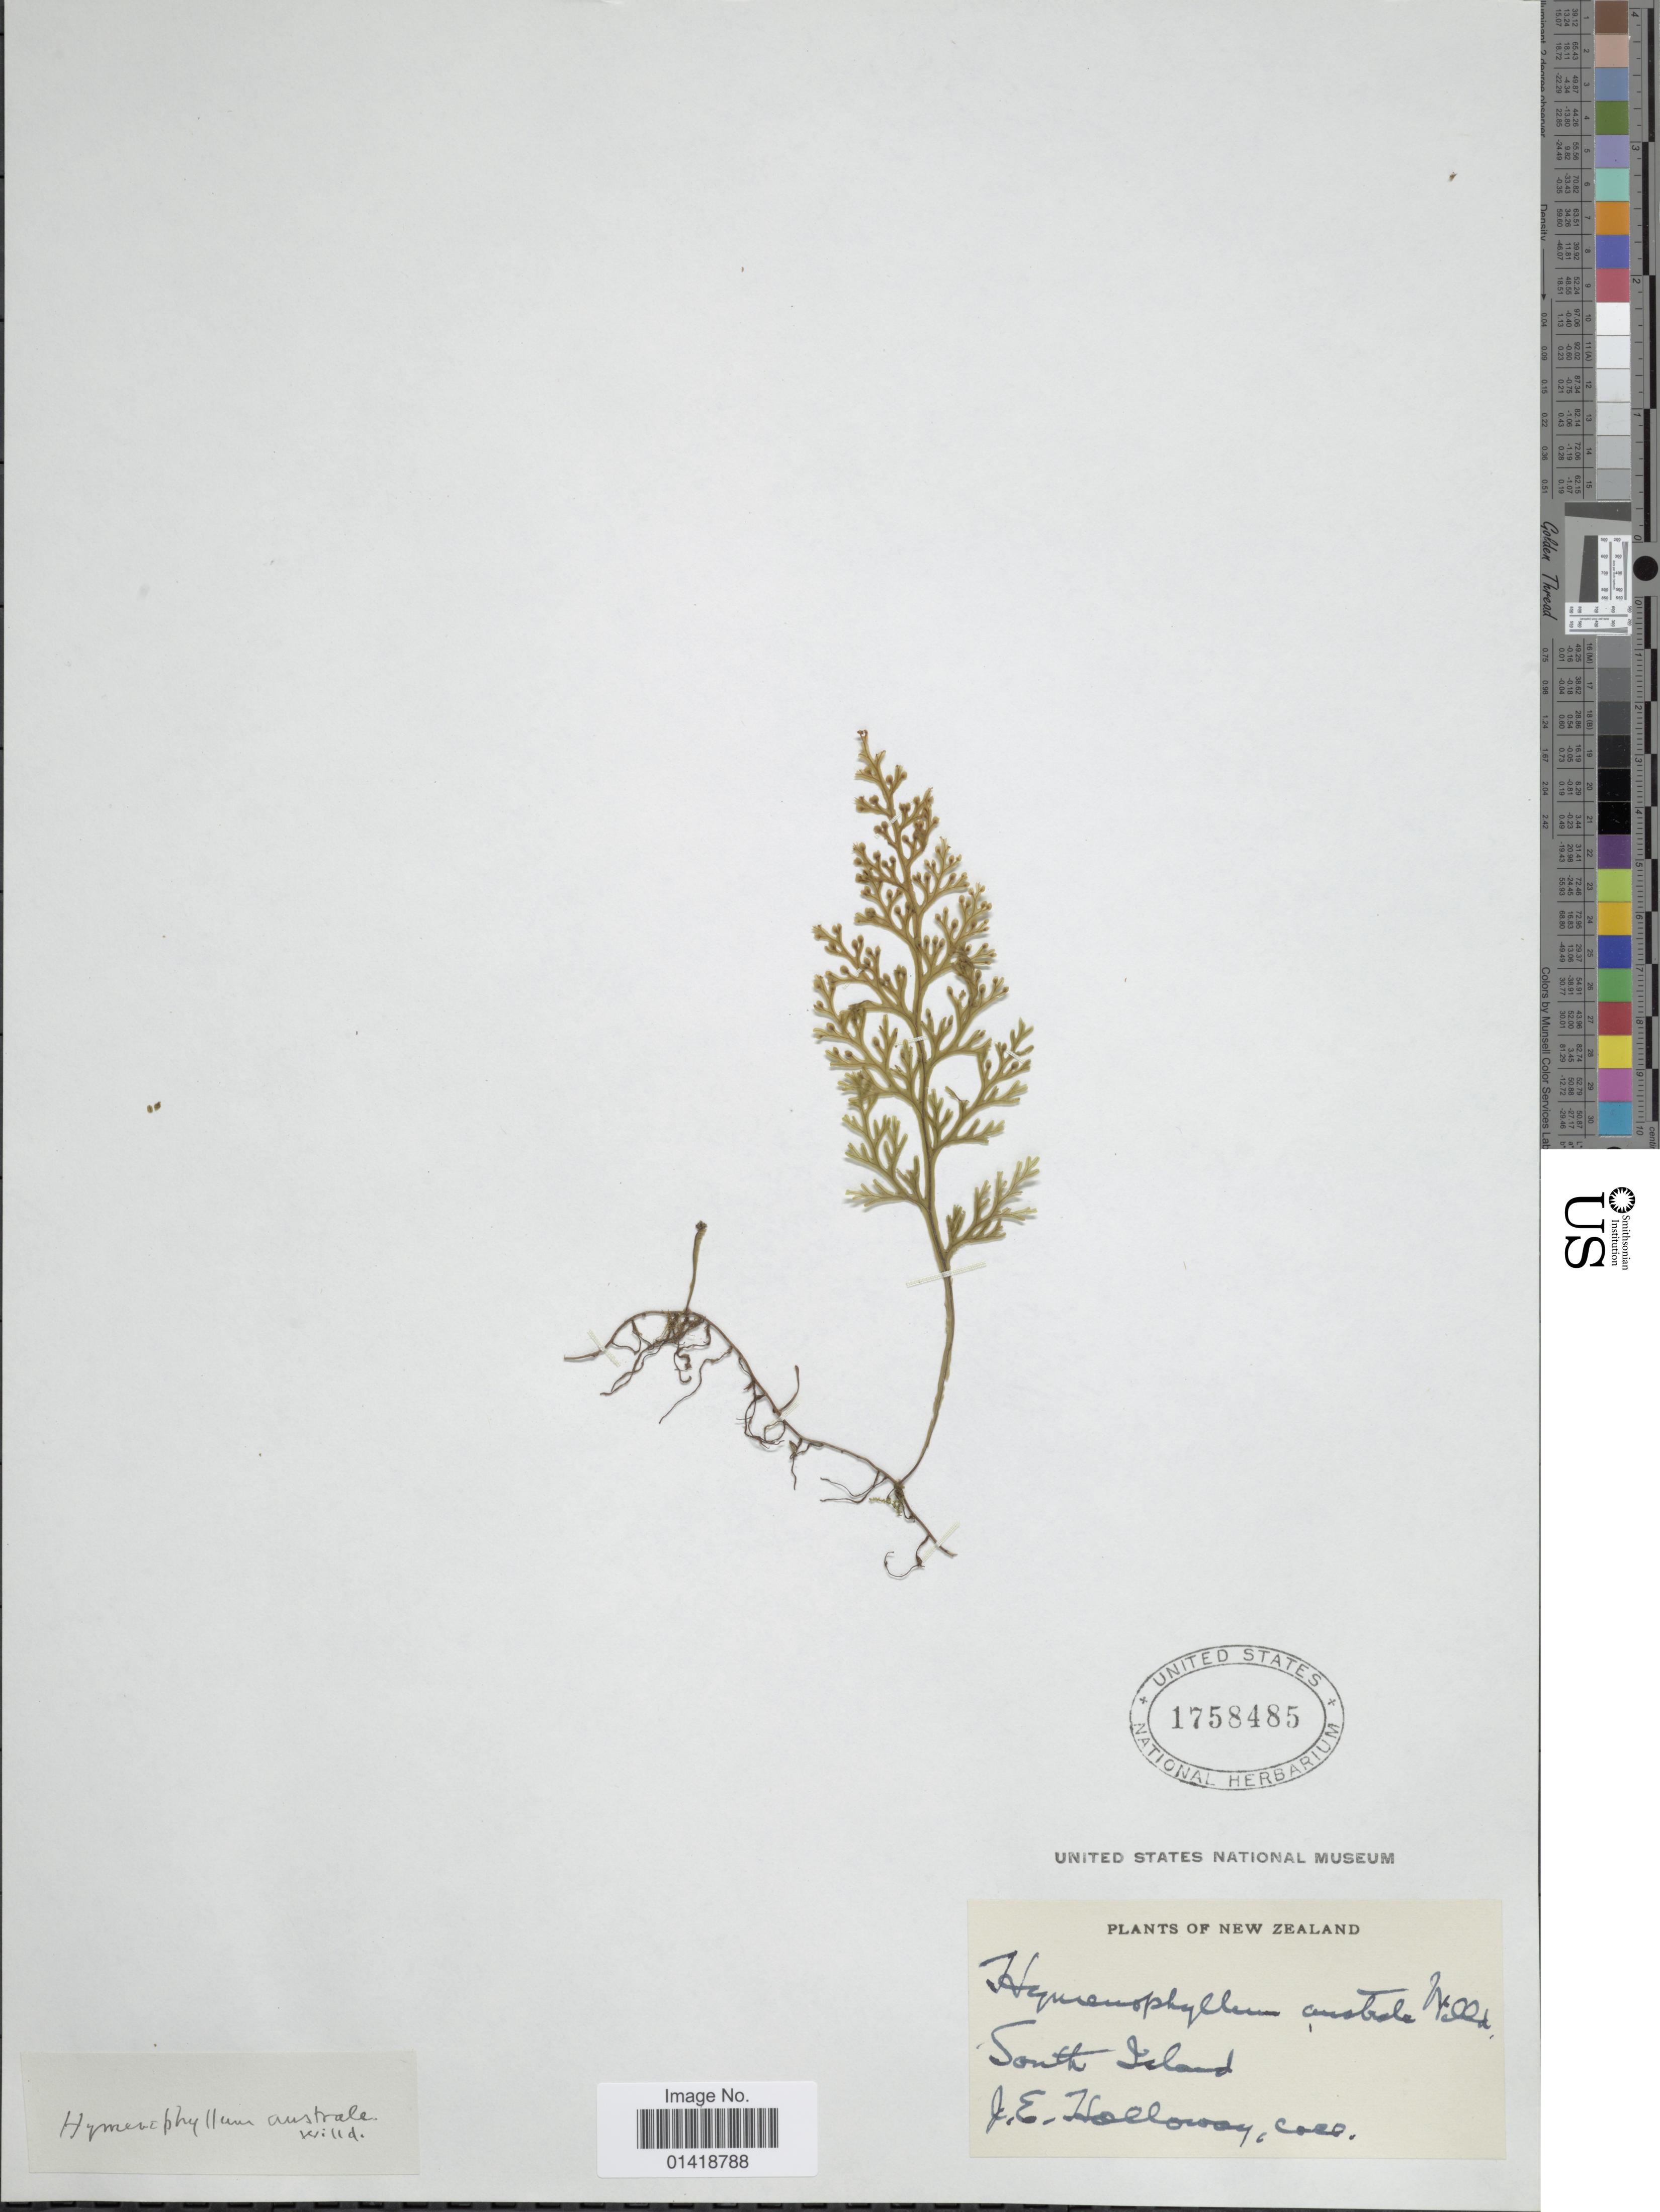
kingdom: Plantae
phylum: Tracheophyta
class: Polypodiopsida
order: Hymenophyllales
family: Hymenophyllaceae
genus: Hymenophyllum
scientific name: Hymenophyllum australe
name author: Willd.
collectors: J. Holloway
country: New Zealand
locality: South Island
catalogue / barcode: US 1758485